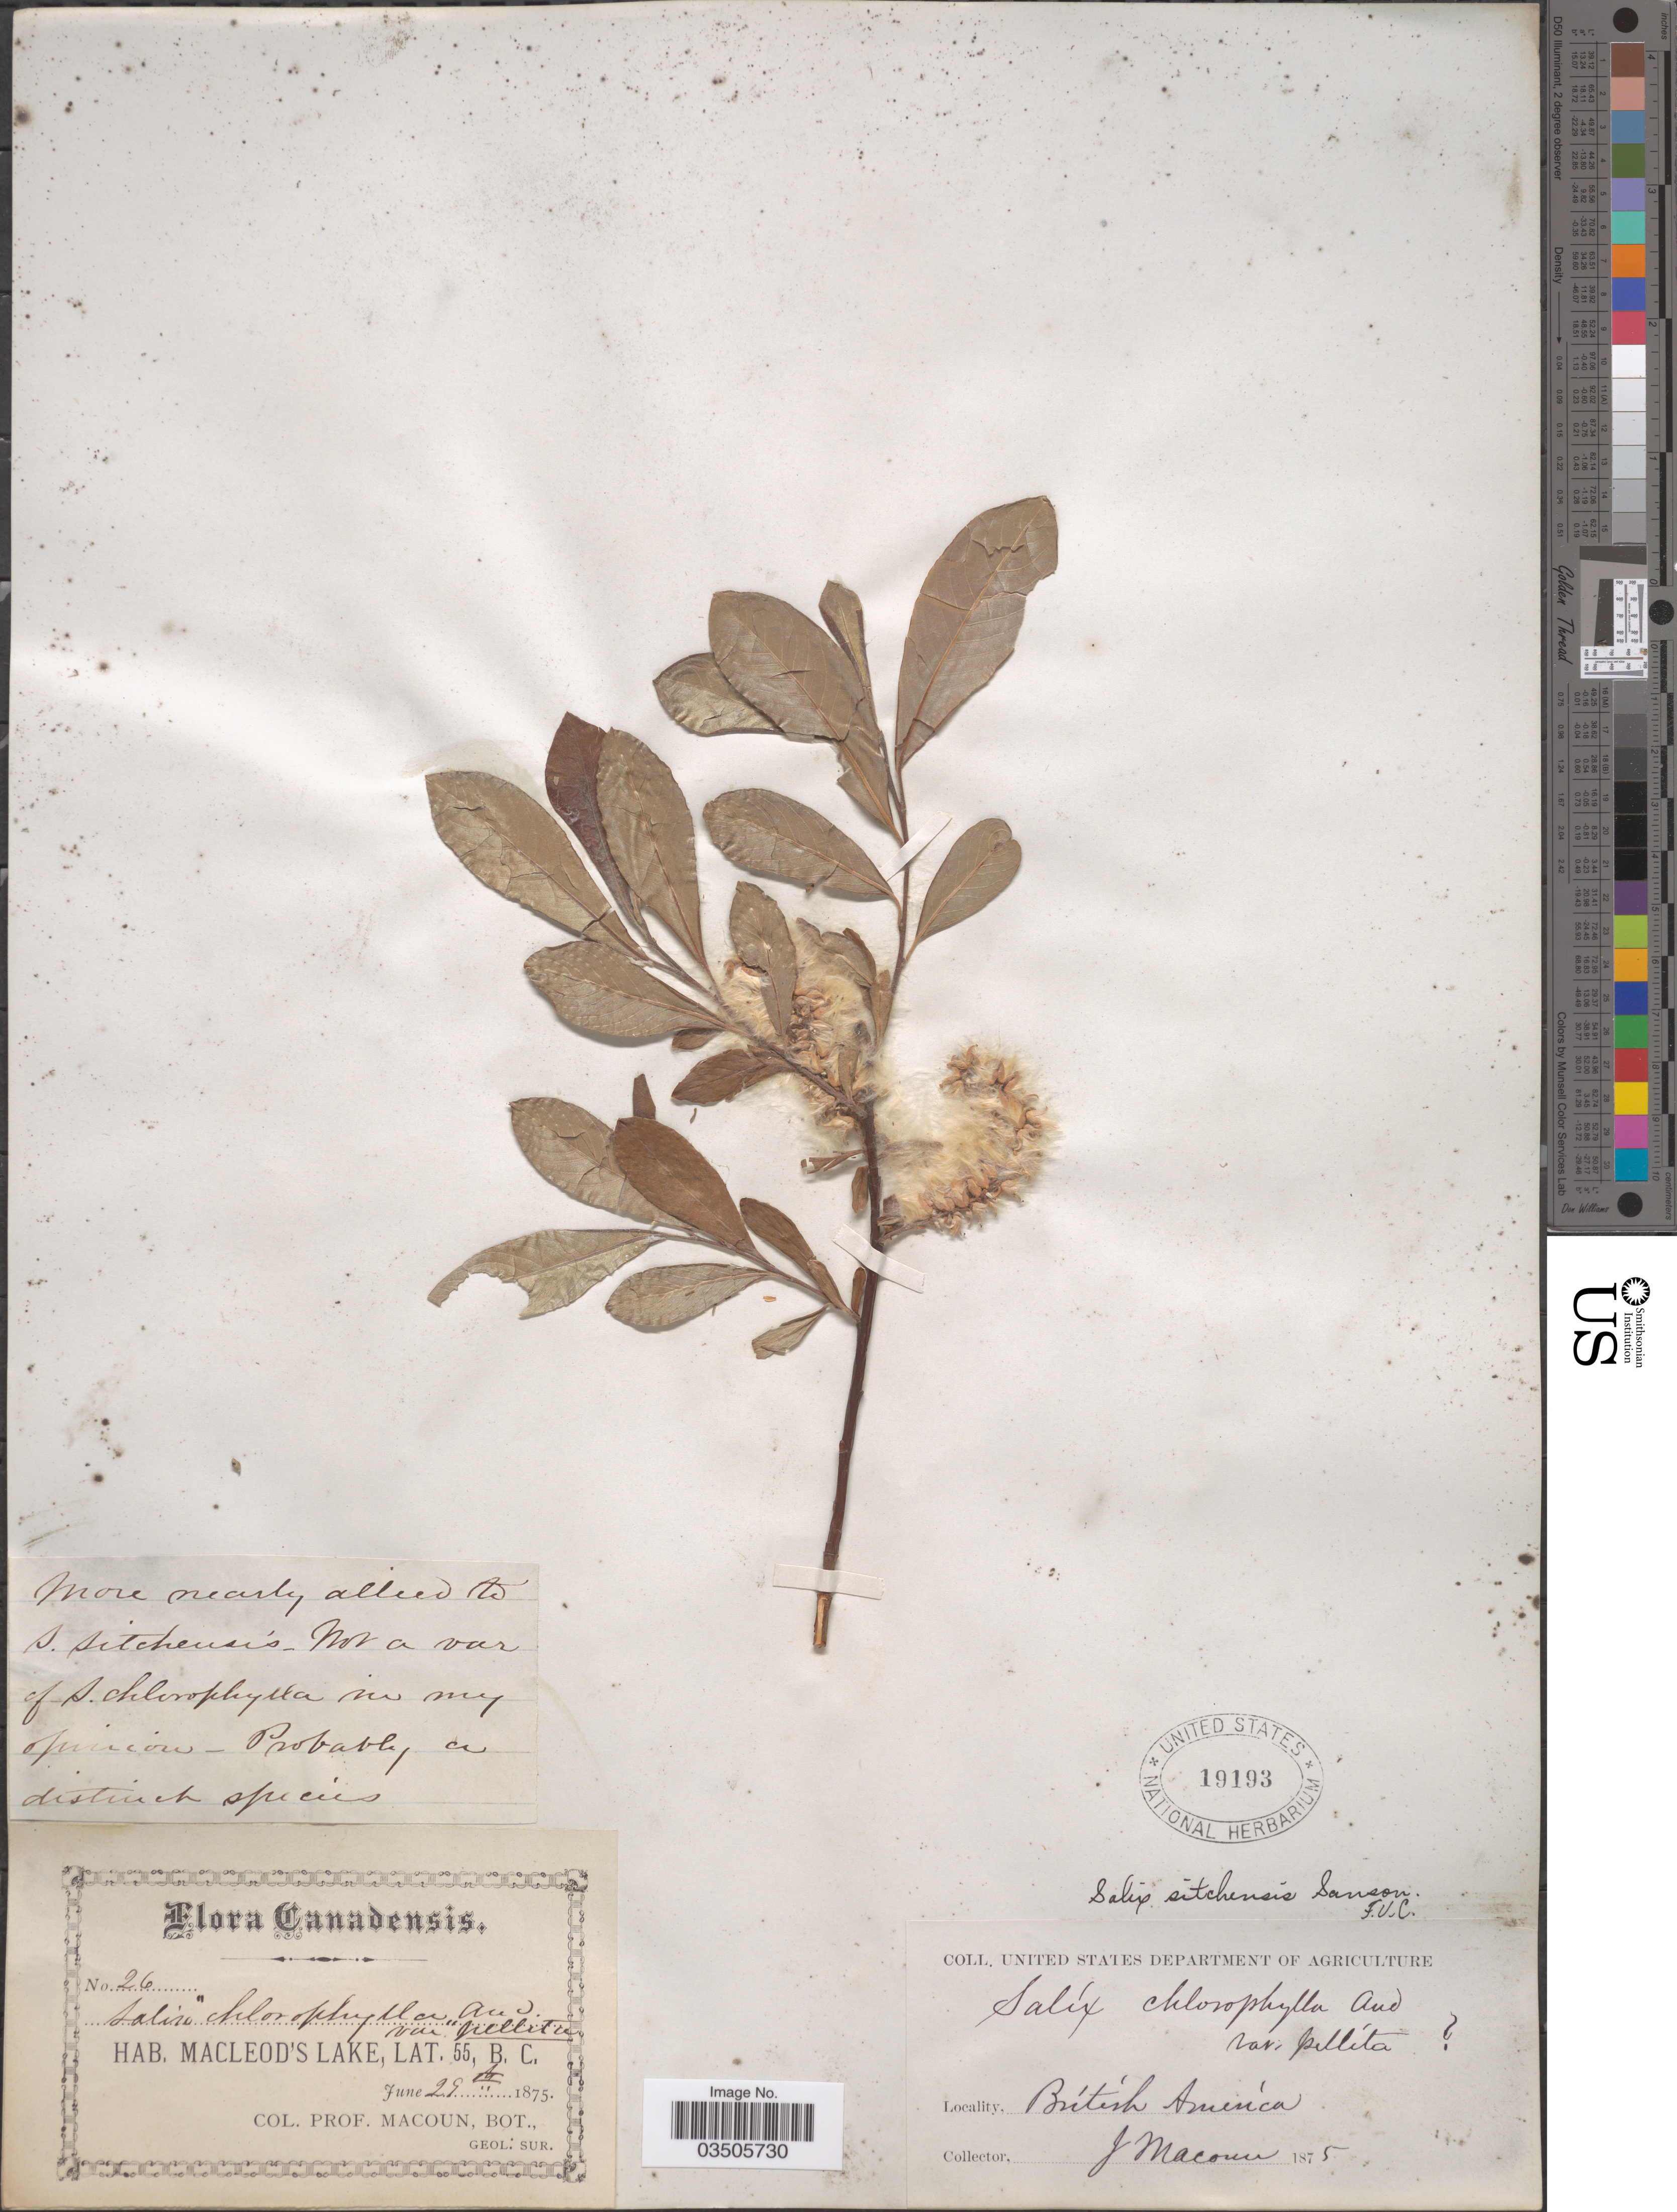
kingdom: Plantae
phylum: Tracheophyta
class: Magnoliopsida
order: Malpighiales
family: Salicaceae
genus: Salix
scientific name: Salix sitchensis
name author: Sanson ex Bong.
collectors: J. Macoun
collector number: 26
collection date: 1875-06-29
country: Canada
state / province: British Columbia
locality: British America. Macleod's Lake.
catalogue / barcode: US 19193